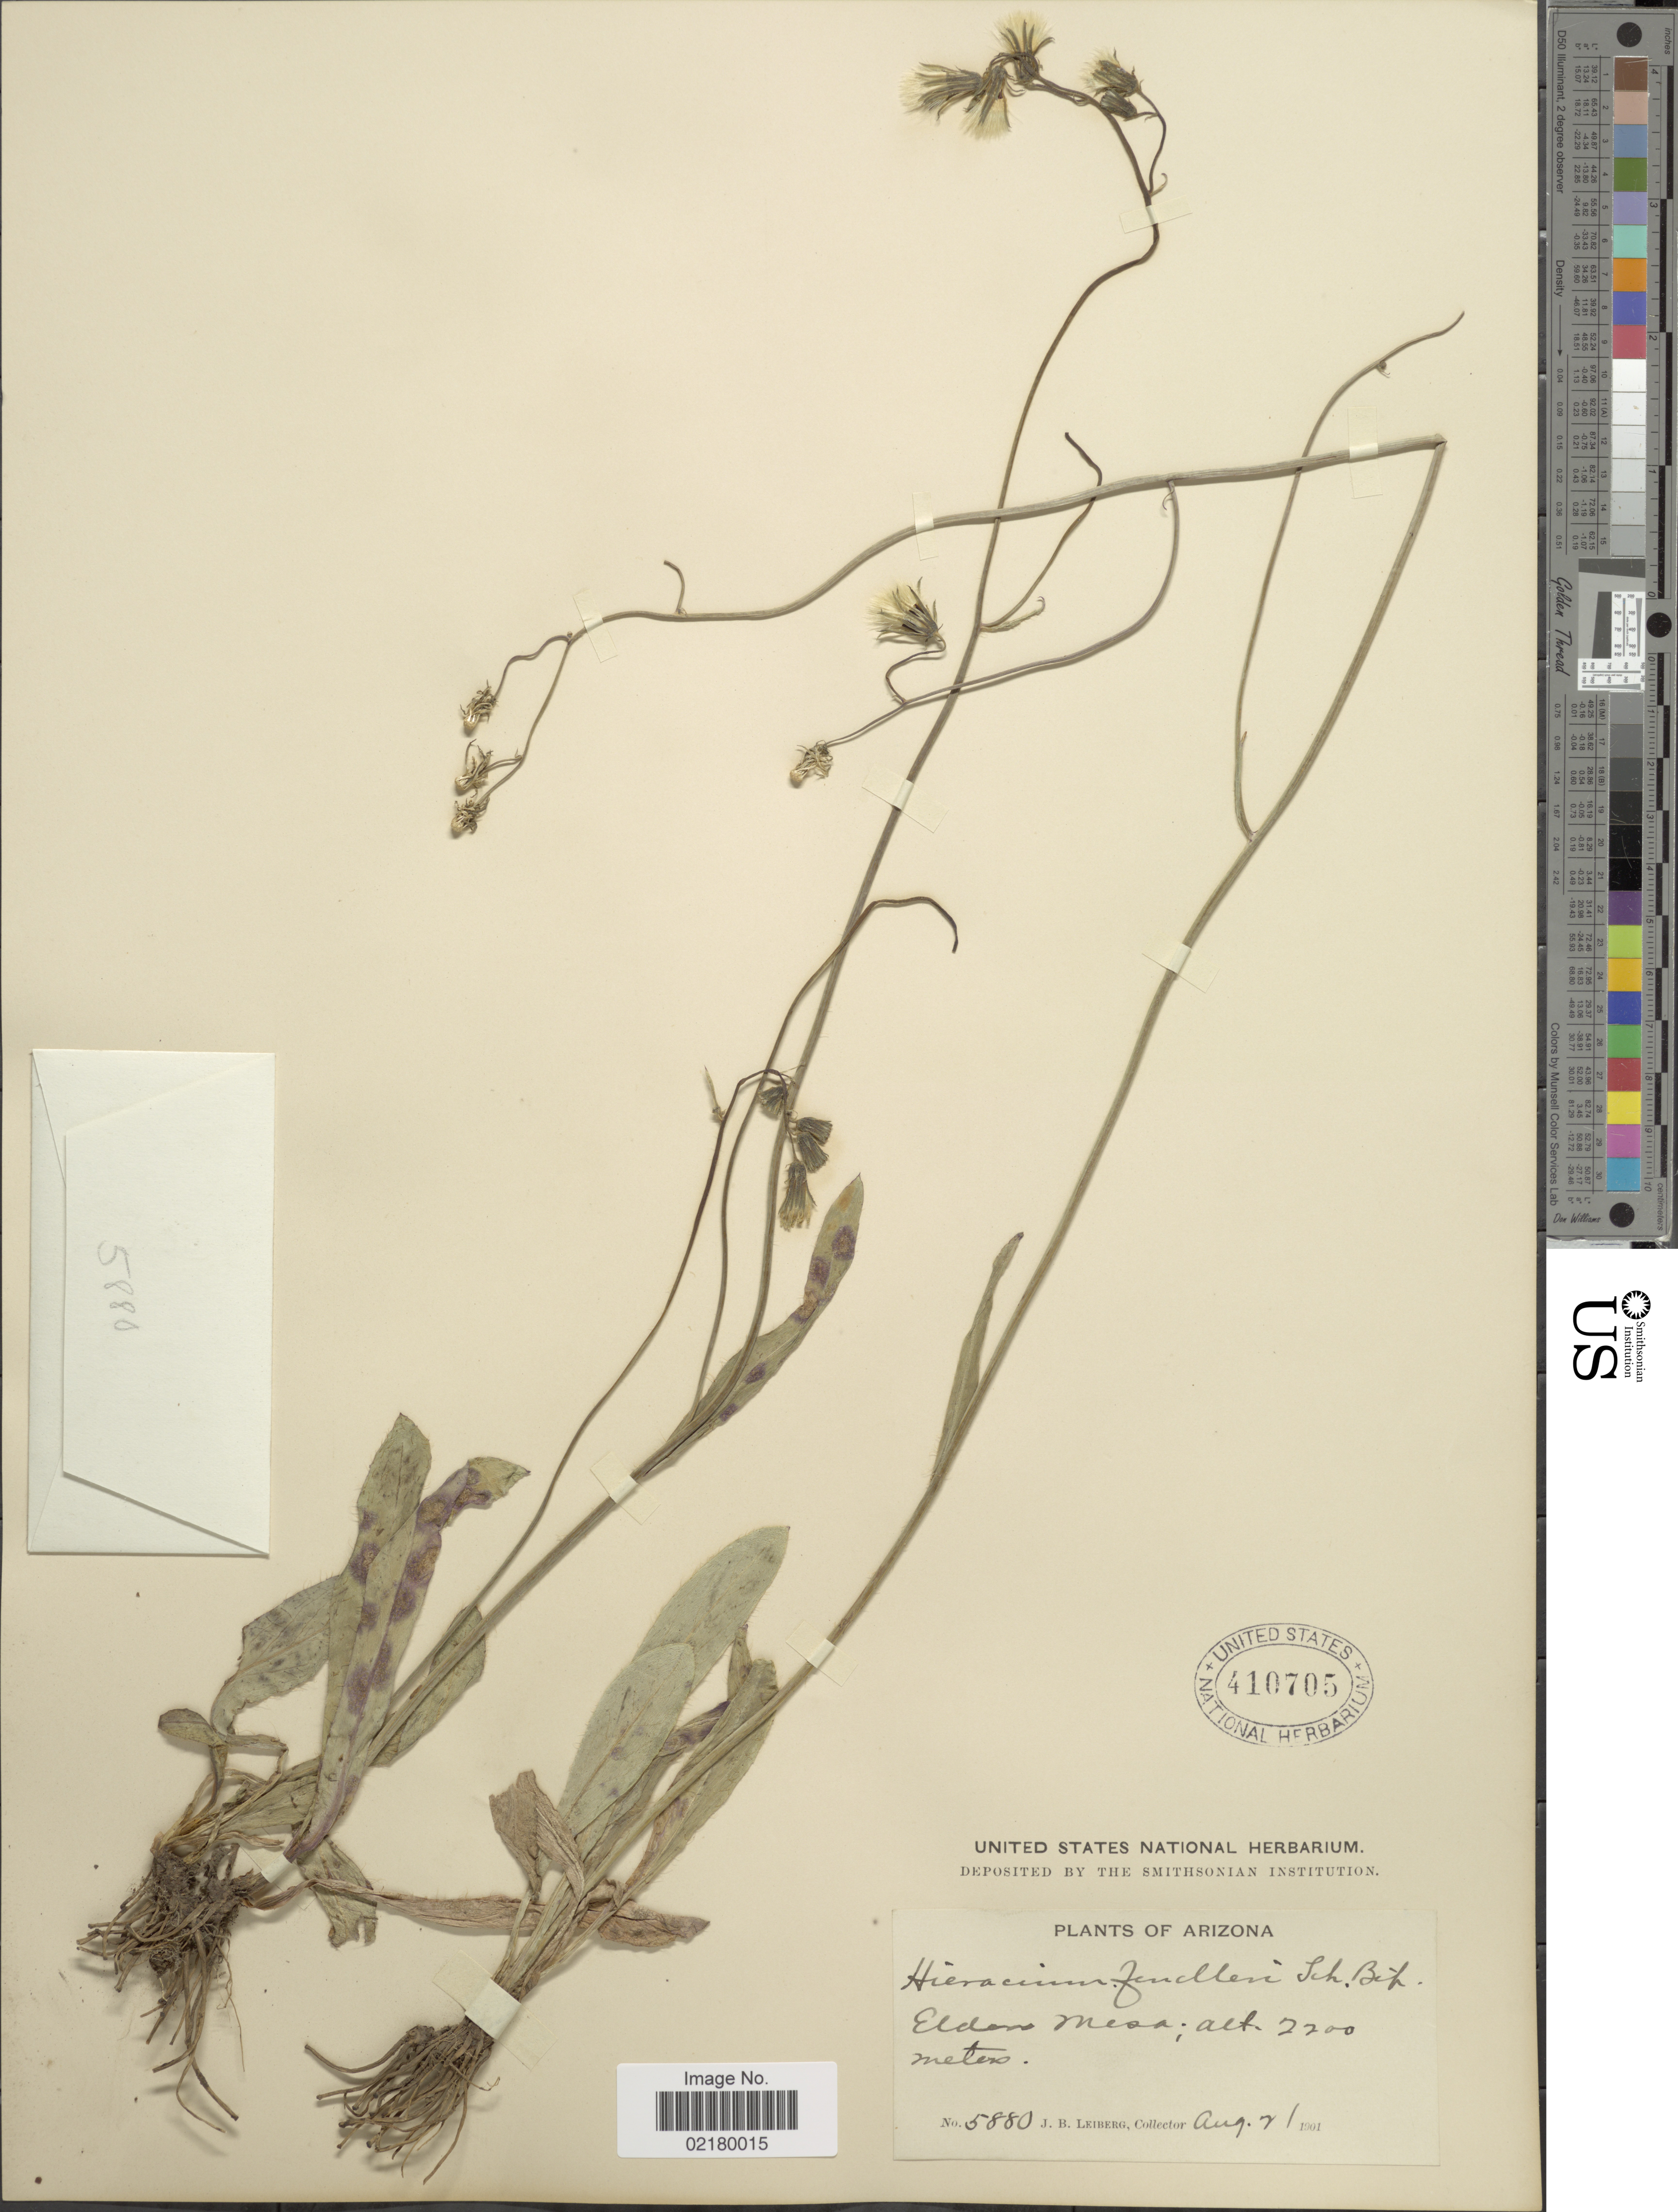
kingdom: Plantae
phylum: Tracheophyta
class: Magnoliopsida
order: Asterales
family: Asteraceae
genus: Hieracium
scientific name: Hieracium fendleri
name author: Sch. Bip.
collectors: J. B. Leiberg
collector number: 5880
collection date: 1901-08-21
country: United States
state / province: Arizona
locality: Elden Mesa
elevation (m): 2200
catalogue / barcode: US 410705